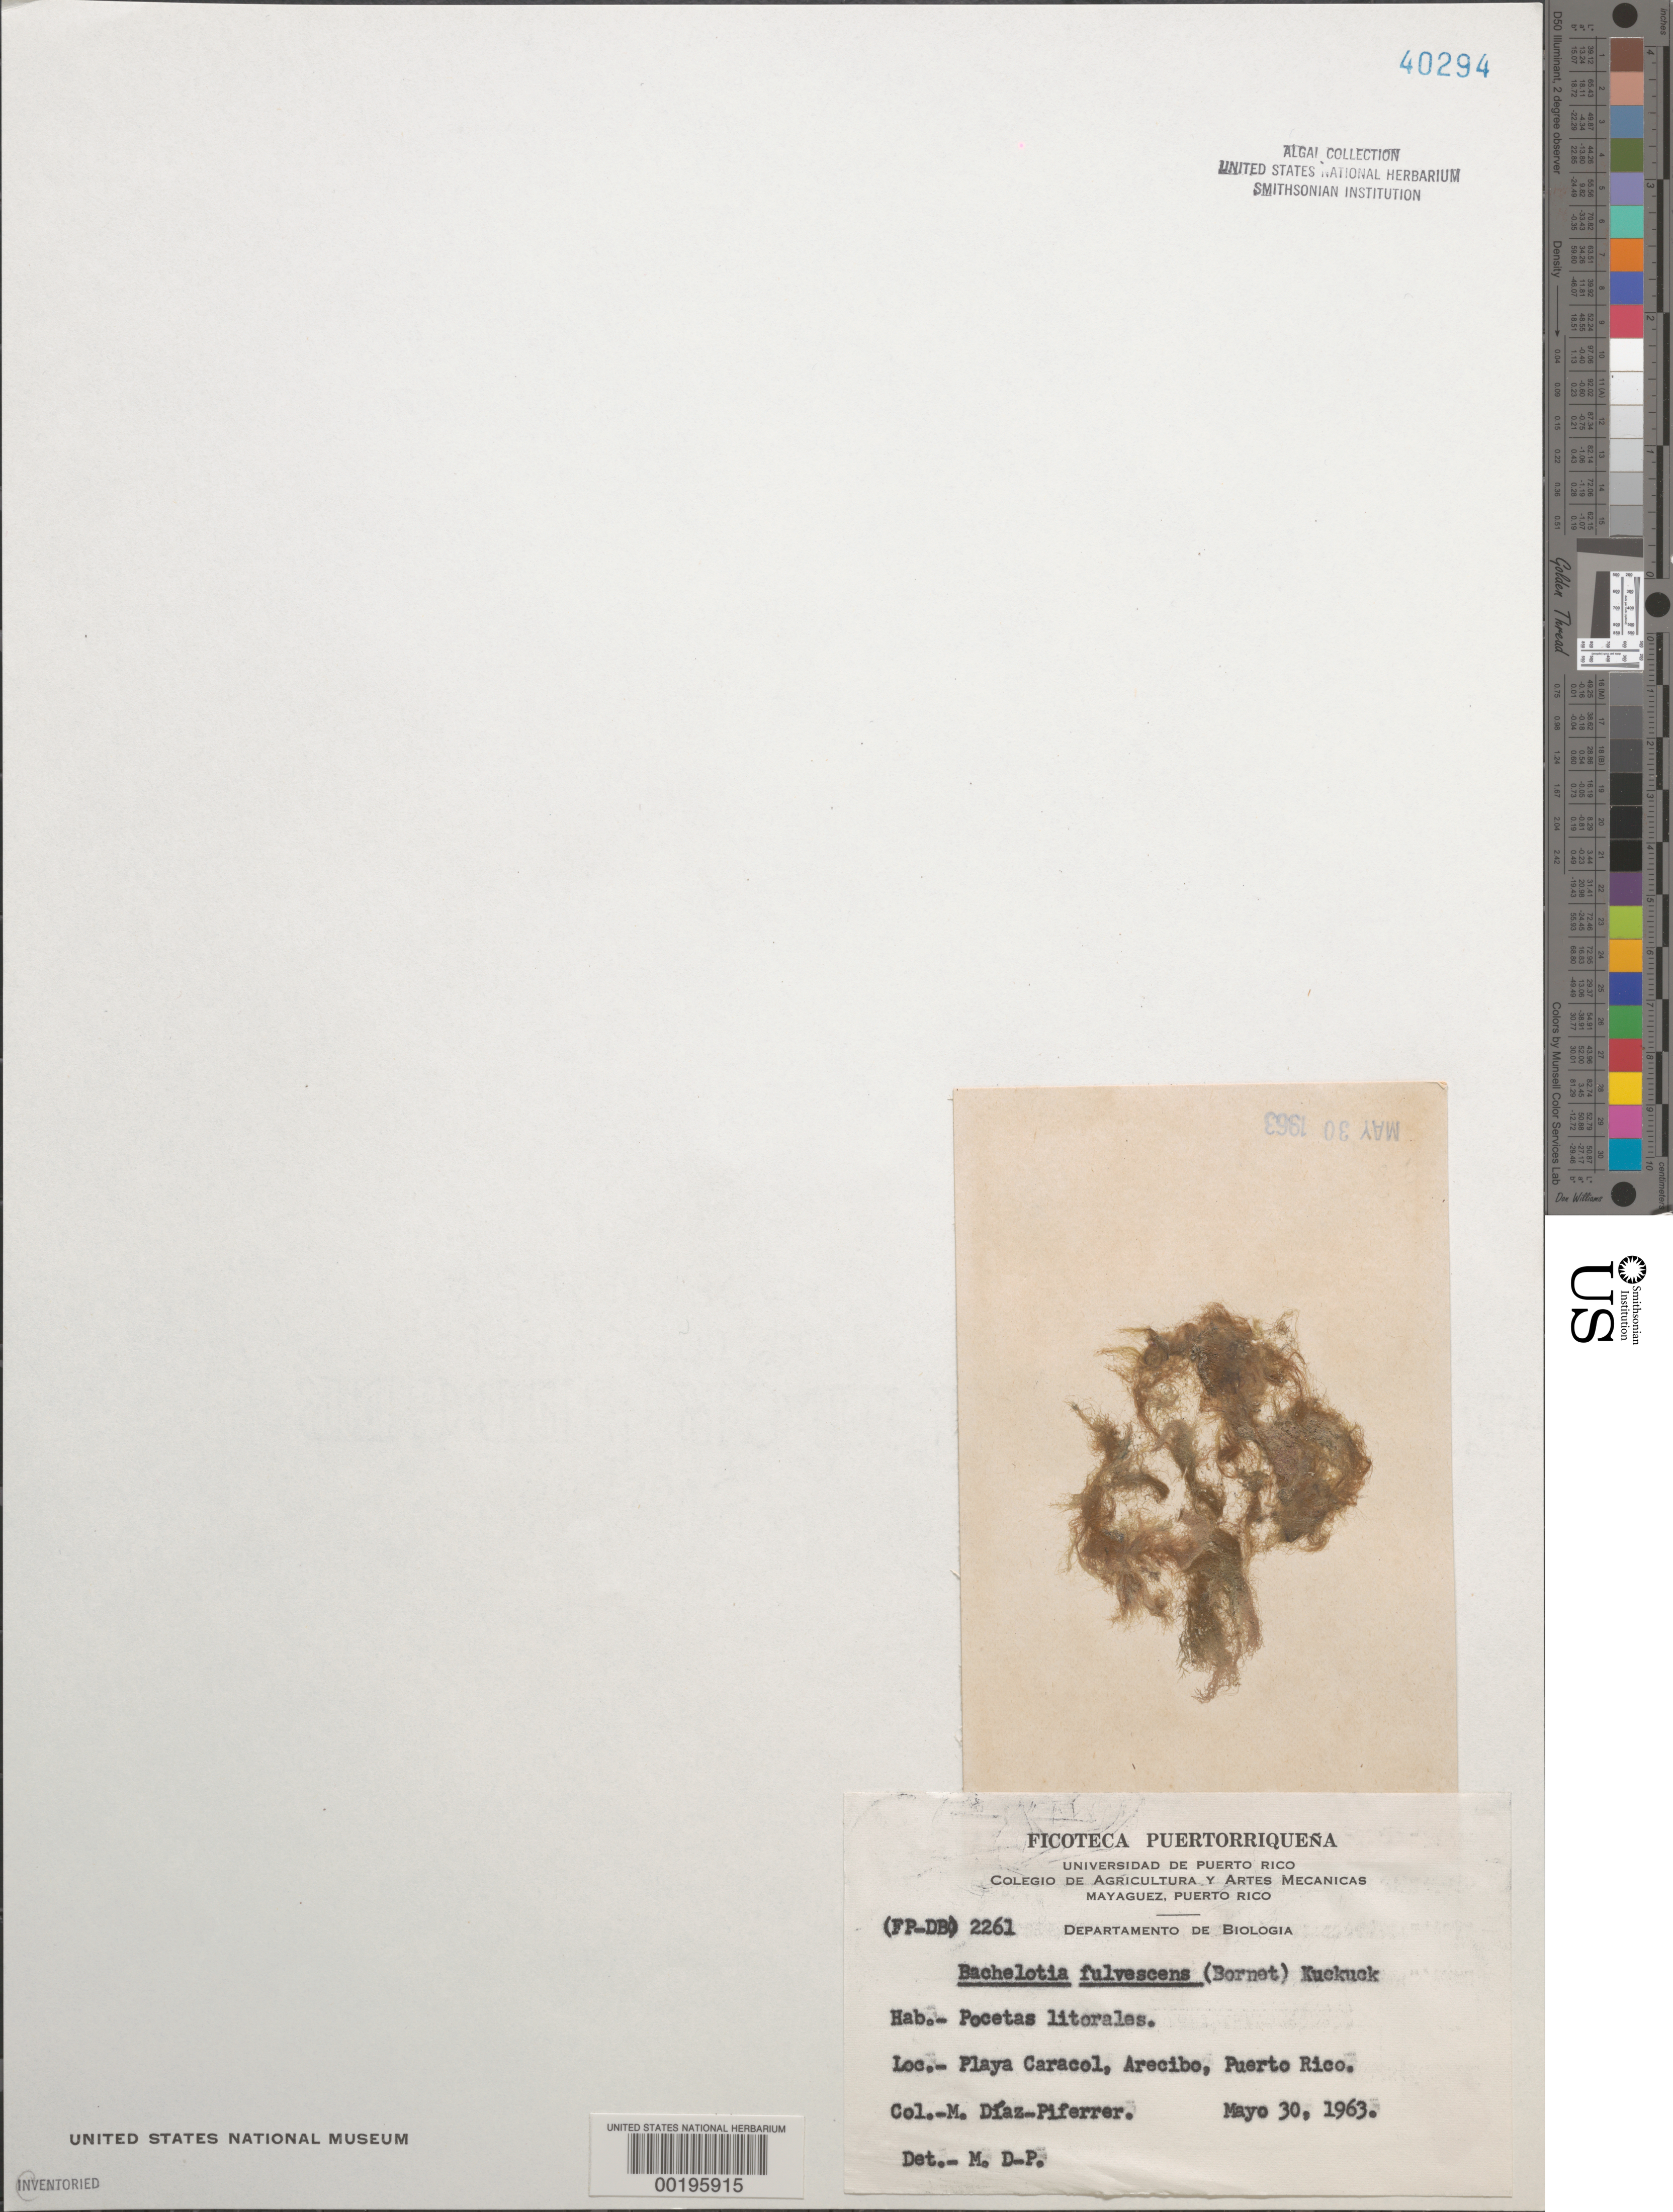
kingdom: Chromista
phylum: Ochrophyta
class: Phaeophyceae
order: Ectocarpales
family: Acinetosporaceae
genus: Pylaiella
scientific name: Pylaiella fulvescens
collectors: M. Diaz-Piferrer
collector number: (fp-db) 2261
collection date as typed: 30 May 1963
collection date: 1963-05-30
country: Puerto Rico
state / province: Arecibo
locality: Playa Caracol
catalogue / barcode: US 40294